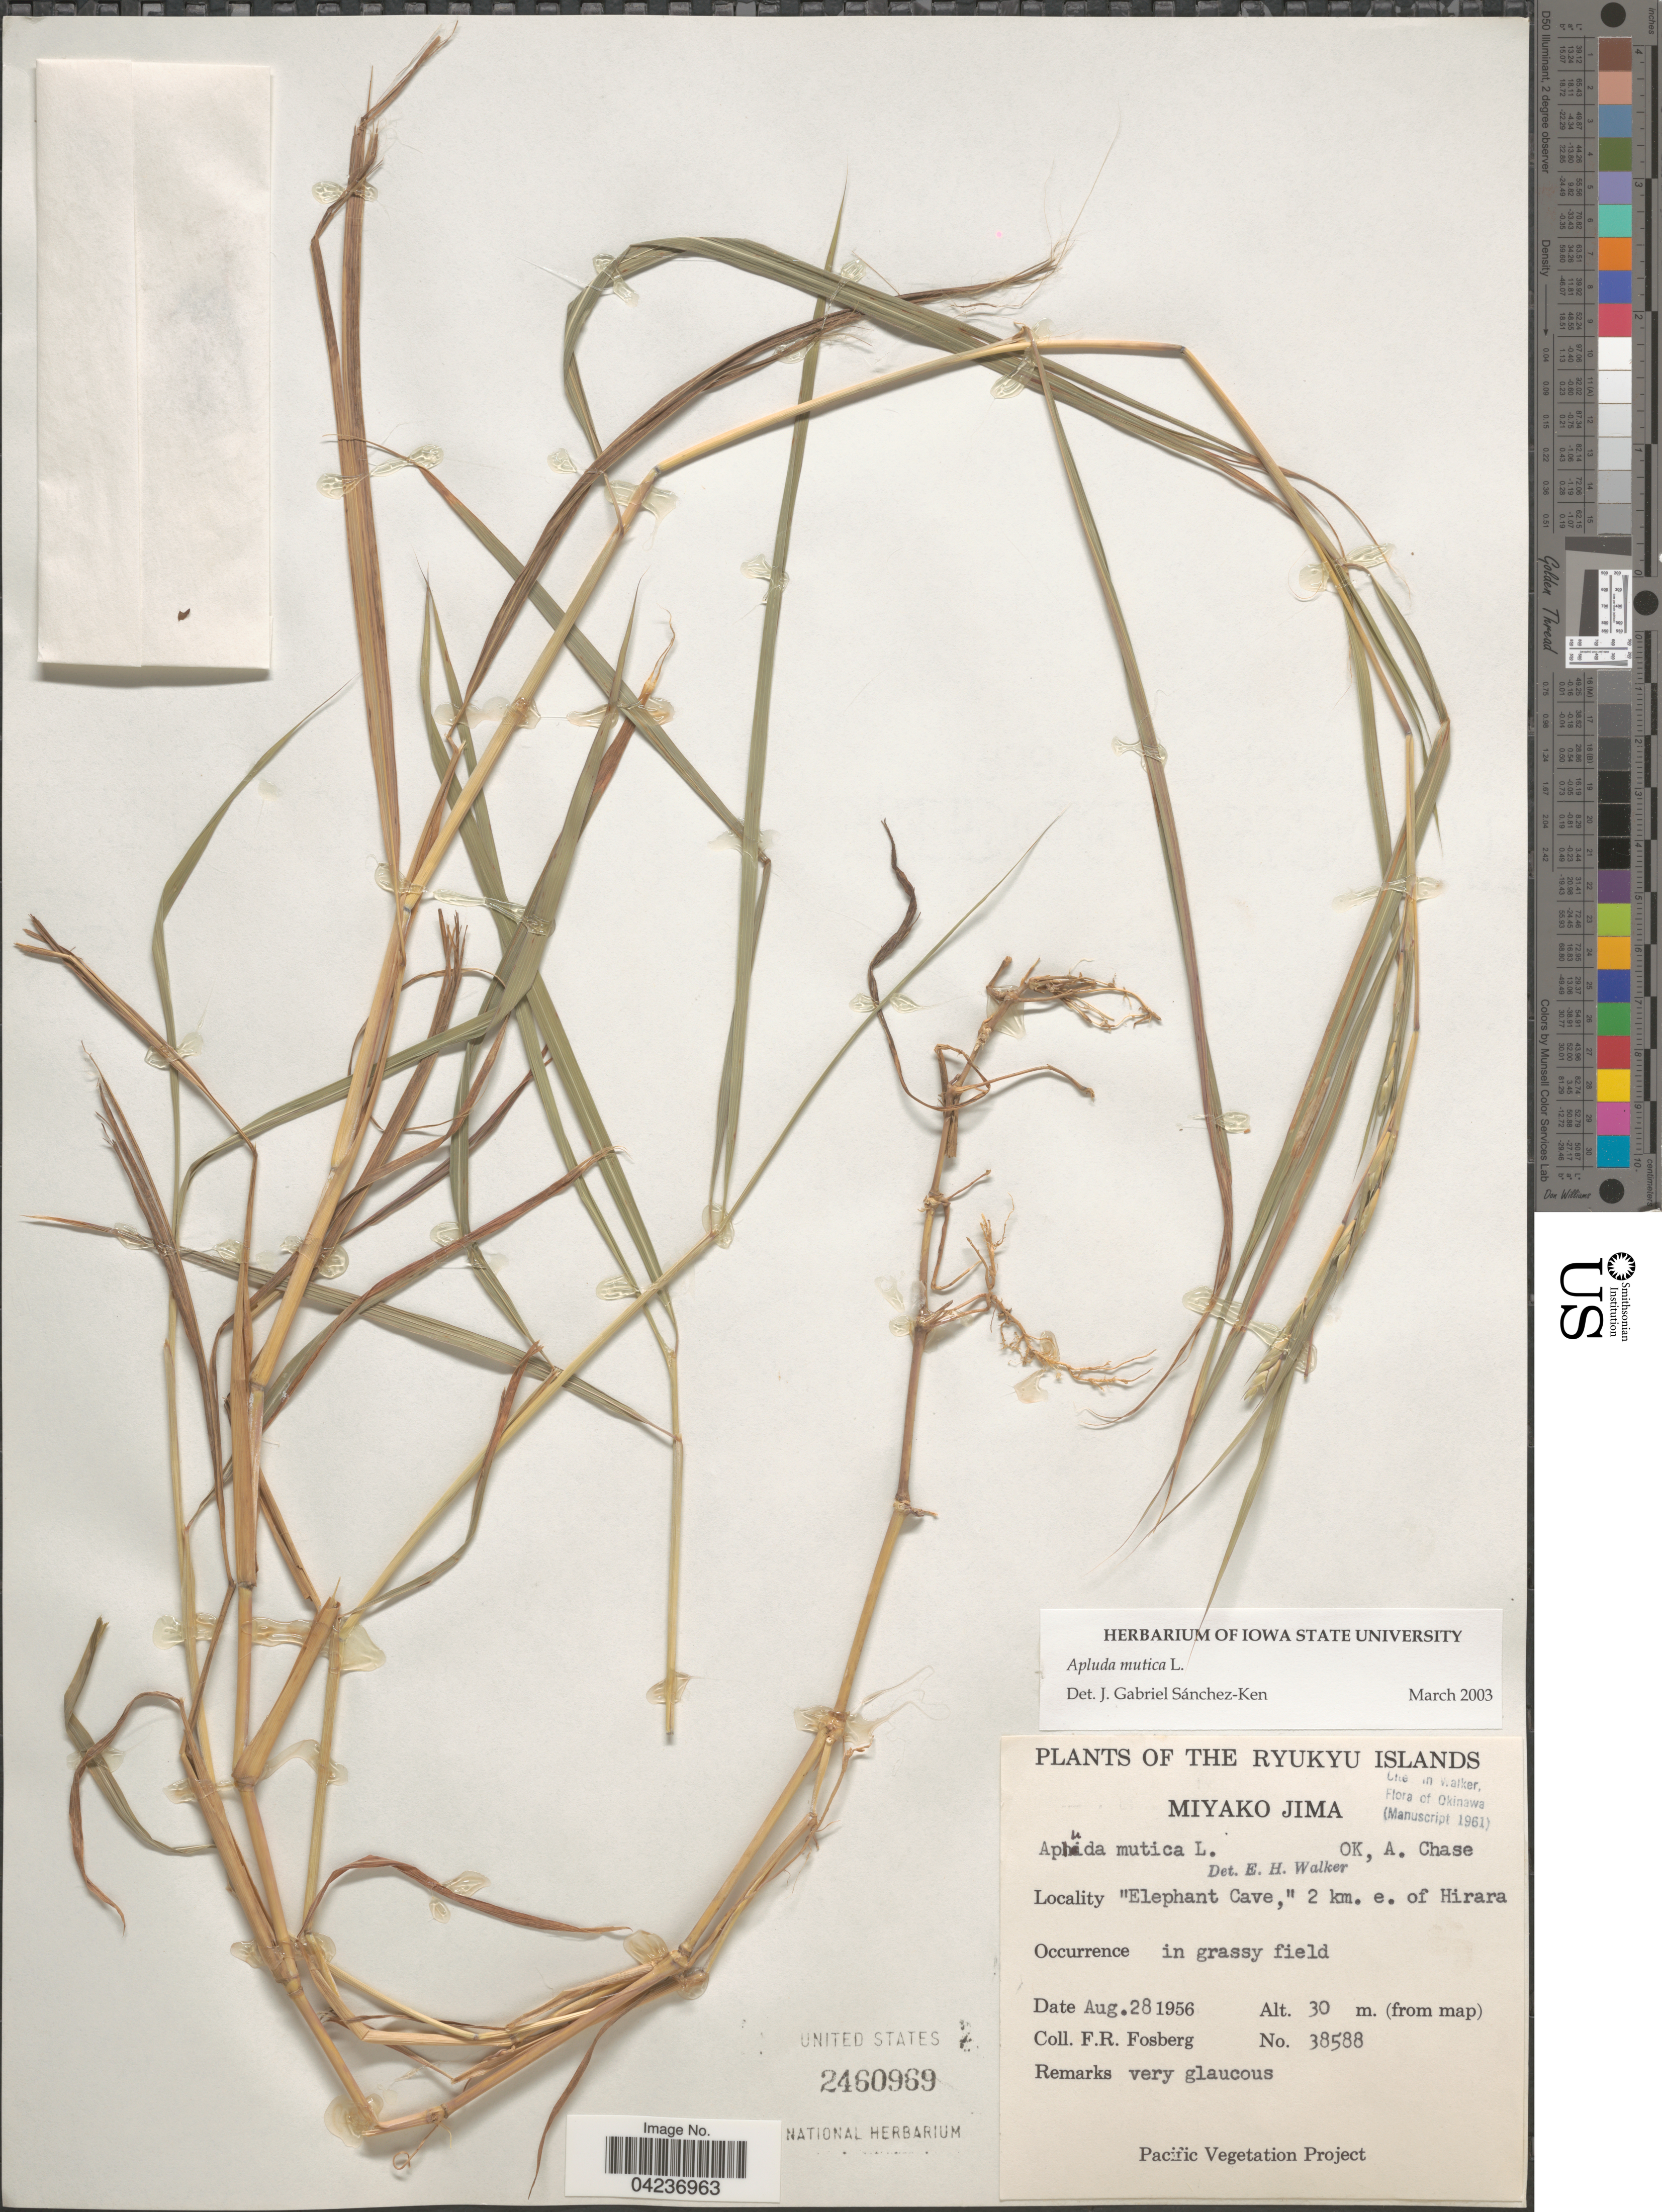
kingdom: Plantae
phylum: Tracheophyta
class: Liliopsida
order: Poales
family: Poaceae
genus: Apluda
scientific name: Apluda mutica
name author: L.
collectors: F. R. Fosberg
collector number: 38588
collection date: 1956-08-28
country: Japan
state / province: Okinawa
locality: Ryukyu Islands. Miyako Jima. "Elephant Cave," 2 km. e. of Hirara.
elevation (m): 30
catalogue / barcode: US 2460969